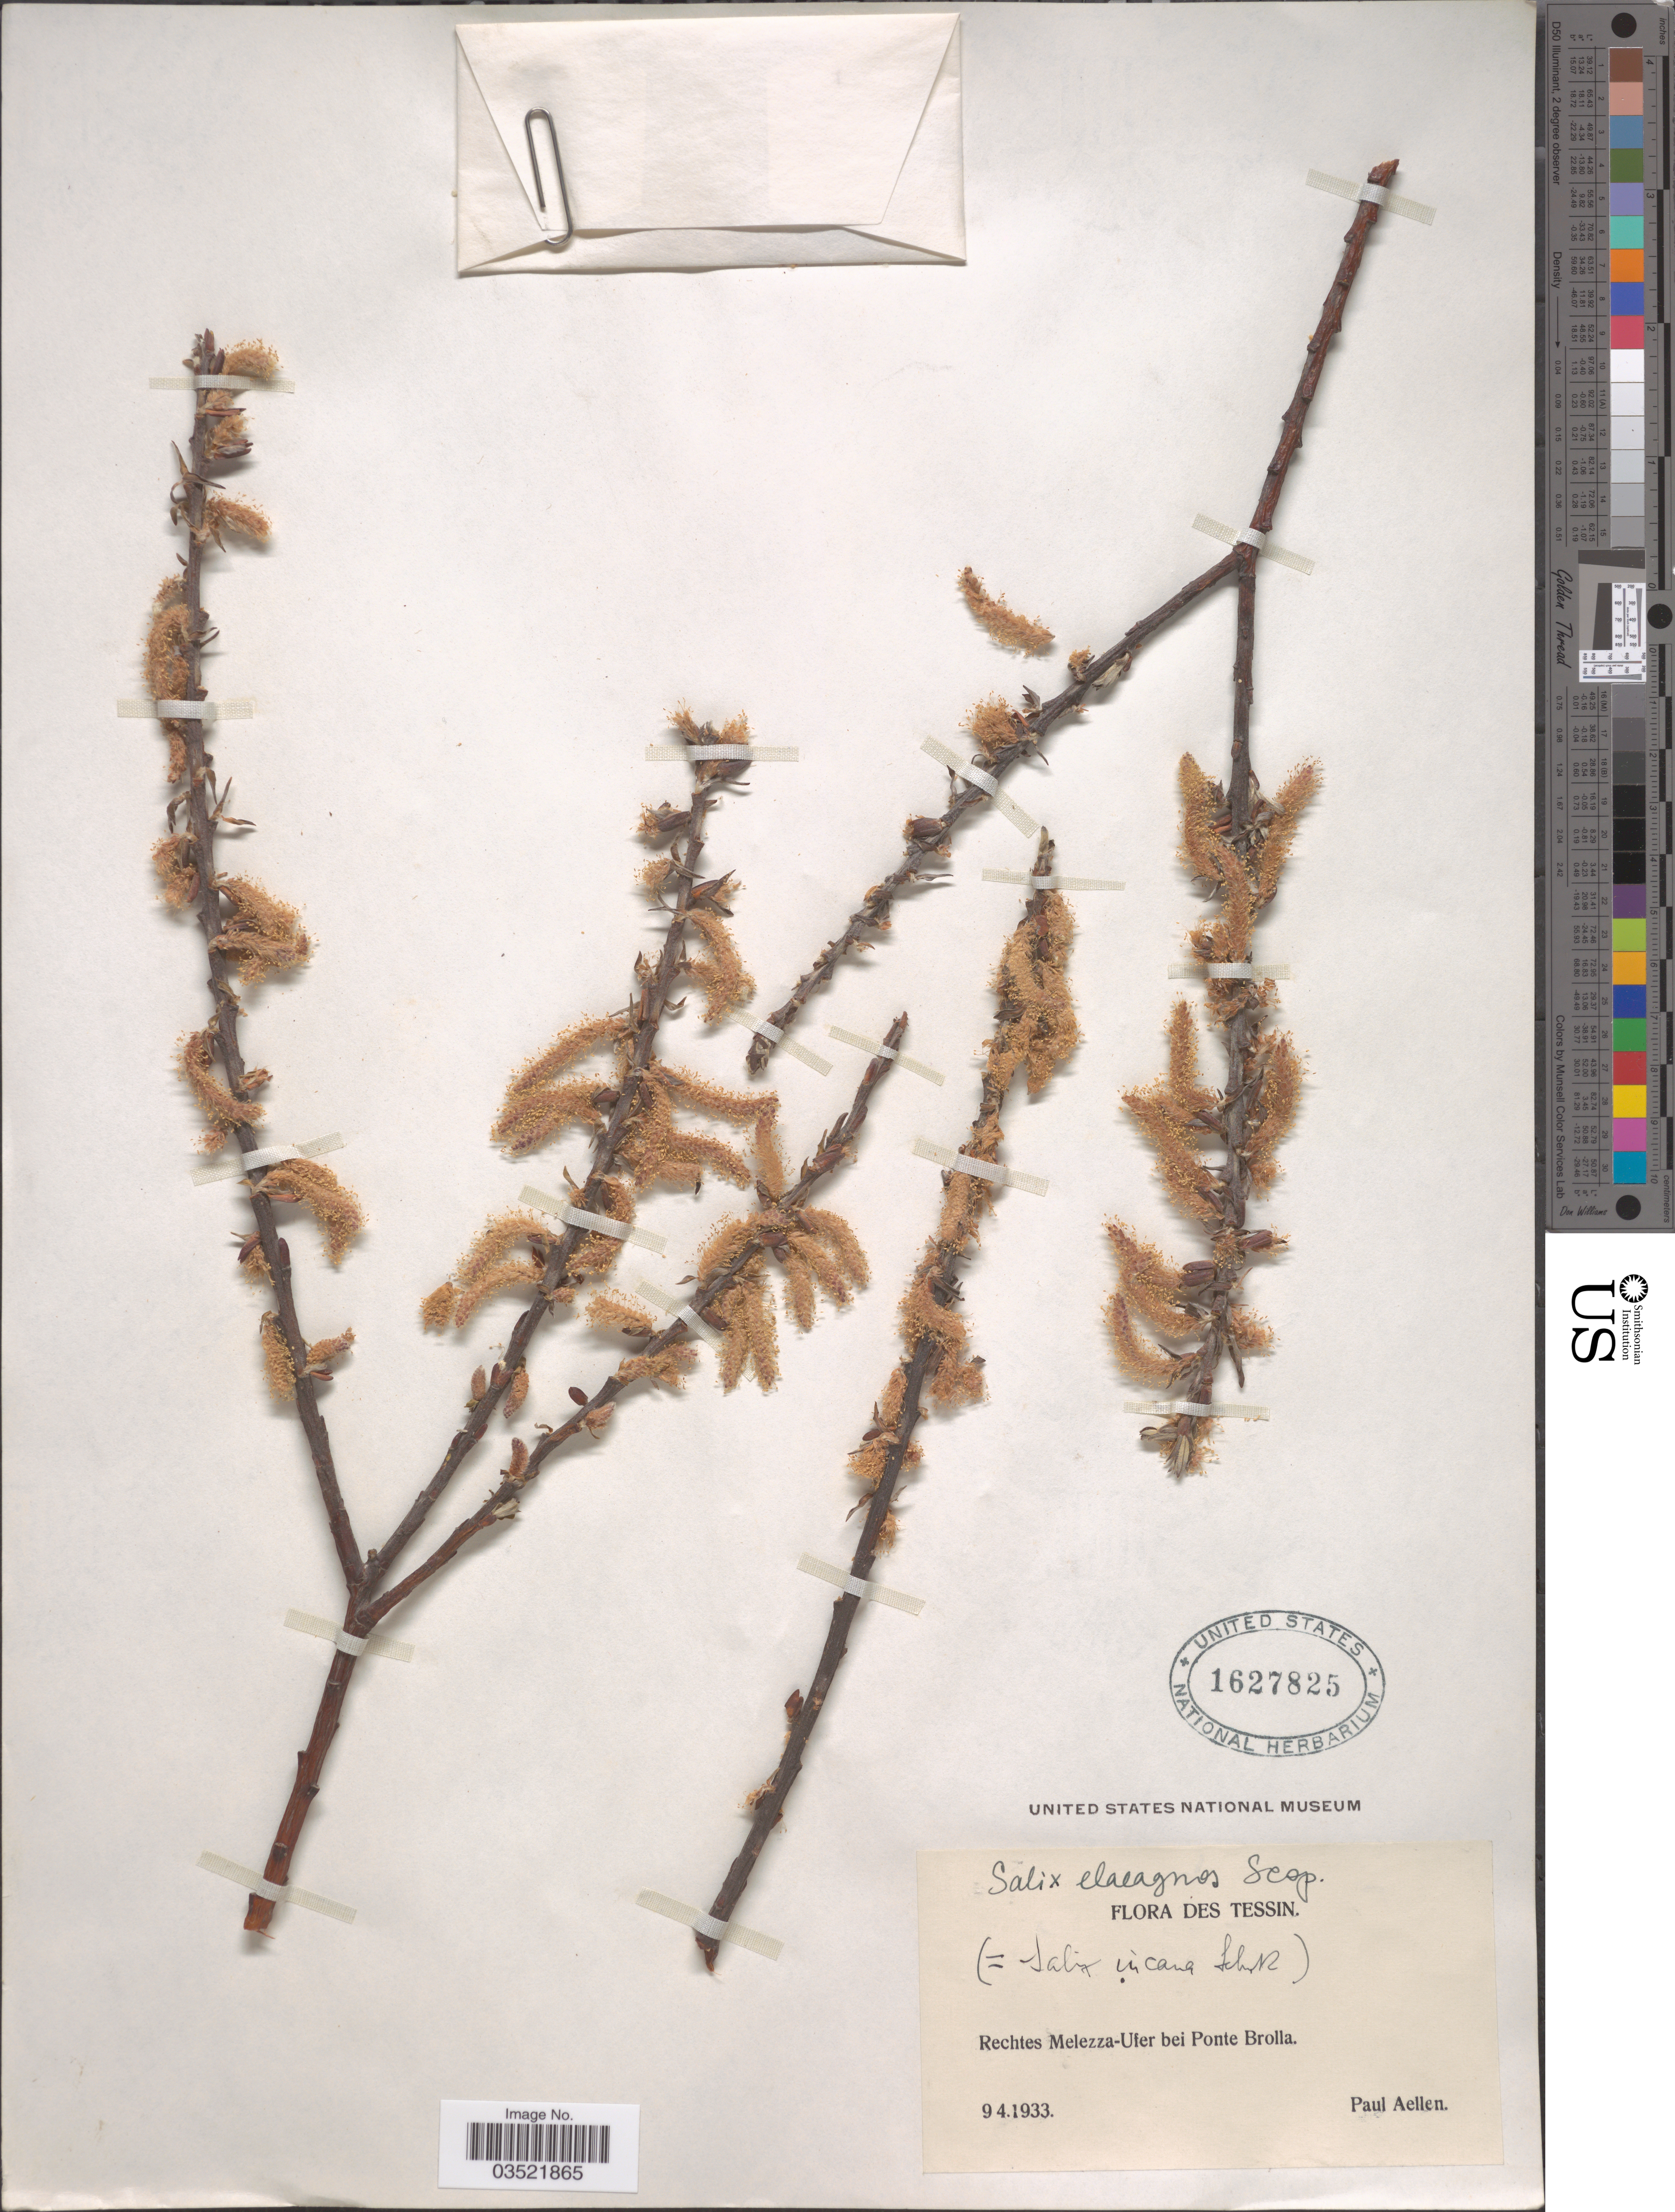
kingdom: Plantae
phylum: Tracheophyta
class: Magnoliopsida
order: Malpighiales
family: Salicaceae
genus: Salix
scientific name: Salix eleagnos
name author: Scop.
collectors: P. Aellen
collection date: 1933-04-09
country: Switzerland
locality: Tessin. Rechtes Melezza-Ufer bei Ponte Brolla.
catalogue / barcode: US 1627825